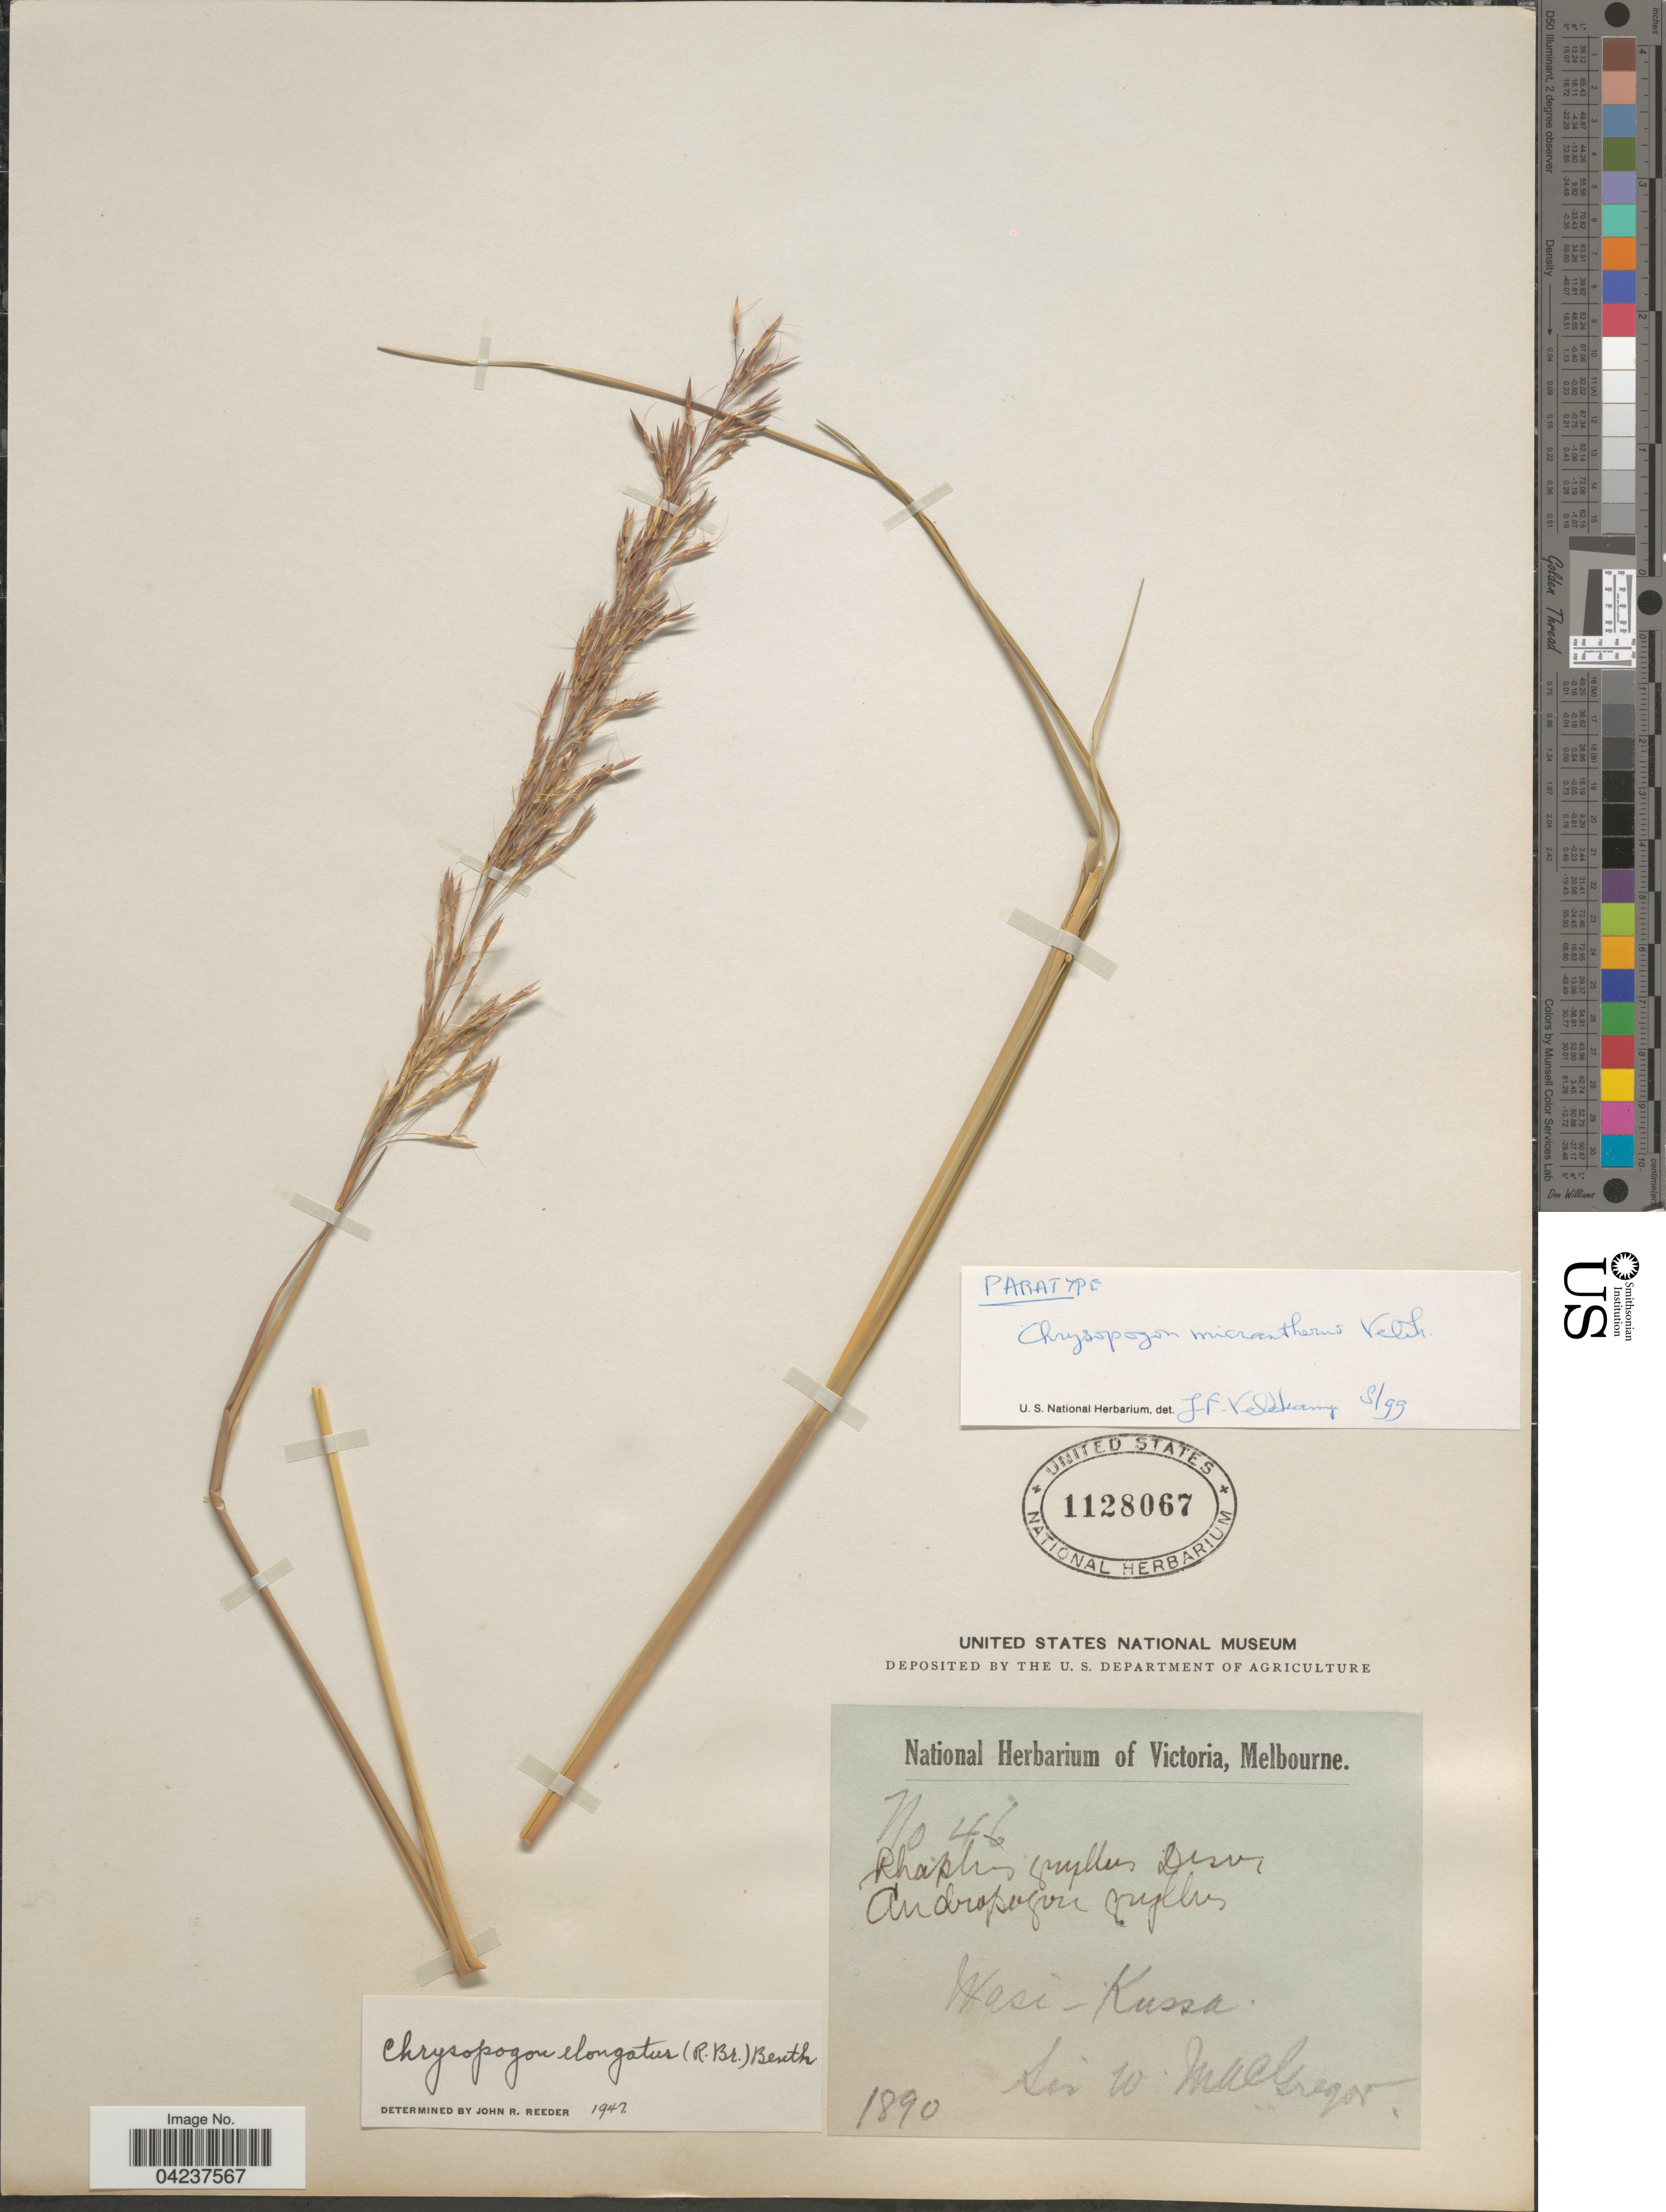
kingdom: Plantae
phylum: Tracheophyta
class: Liliopsida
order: Poales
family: Poaceae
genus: Chrysopogon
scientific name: Chrysopogon micrantherus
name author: Veldkamp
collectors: W. Macgregor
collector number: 46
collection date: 1890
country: Papua New Guinea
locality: Wasi-Kussa.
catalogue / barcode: US 1128067